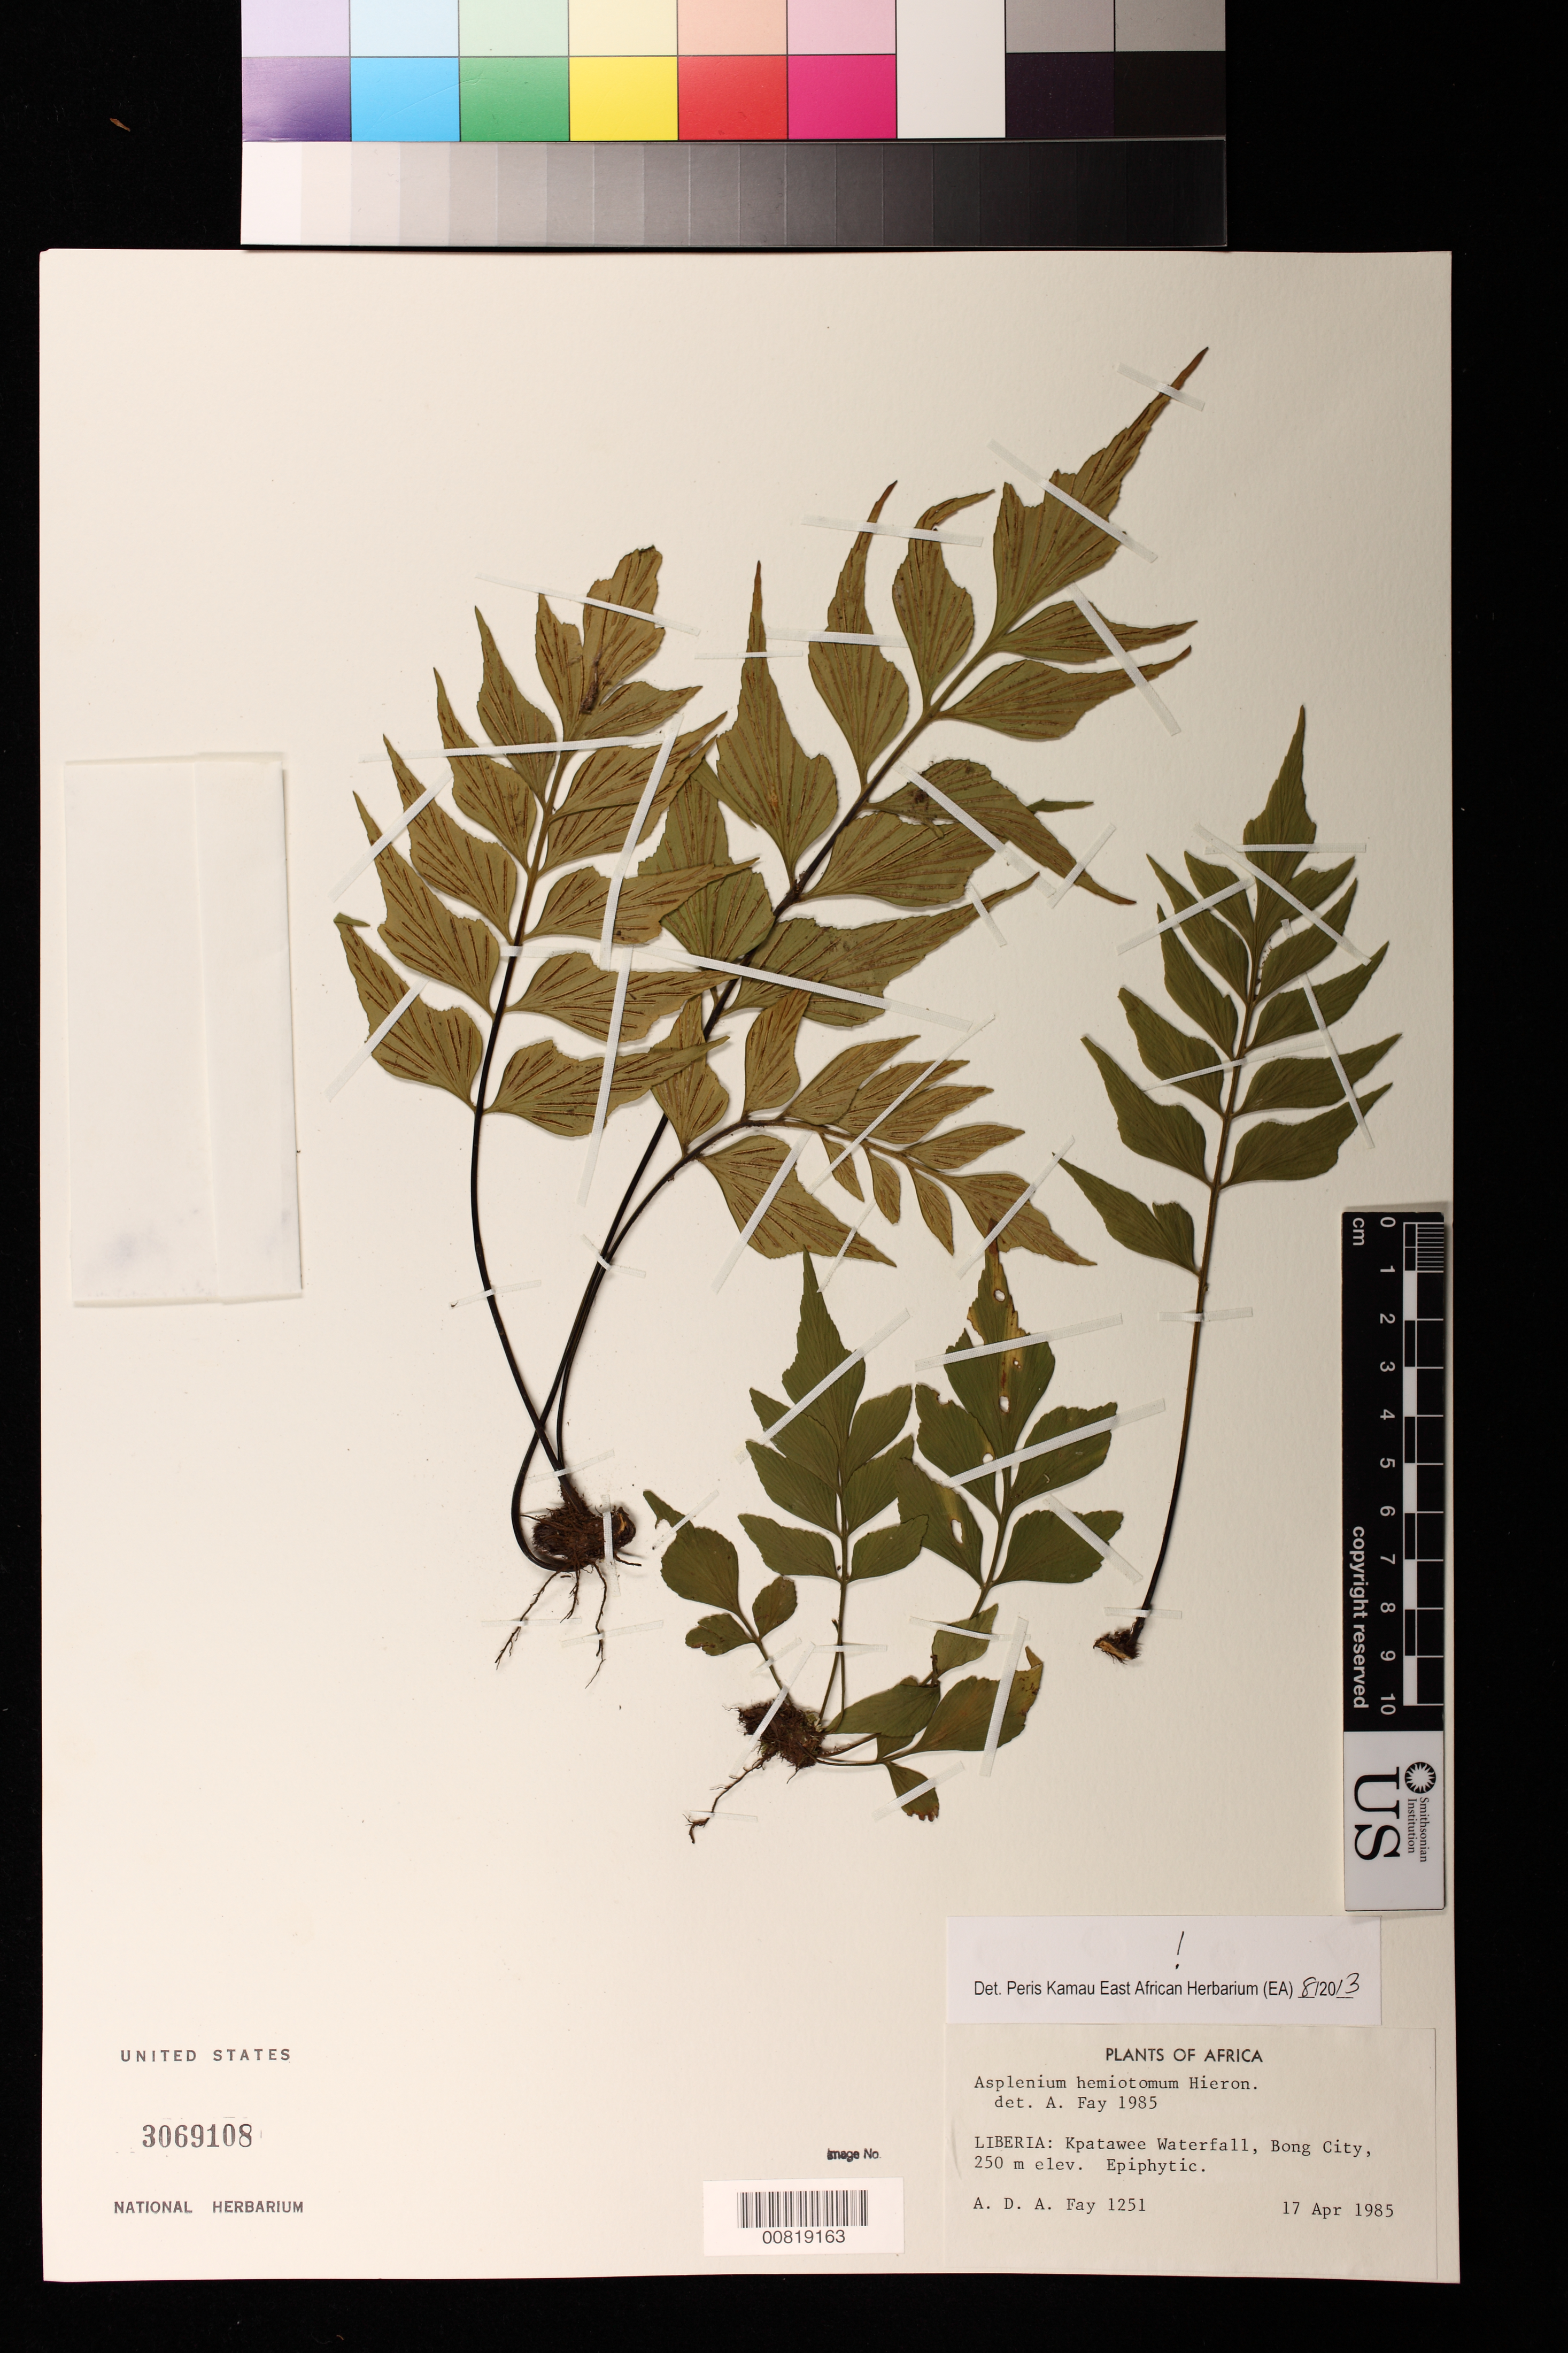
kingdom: Plantae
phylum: Tracheophyta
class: Polypodiopsida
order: Polypodiales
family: Aspleniaceae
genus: Asplenium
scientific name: Asplenium hemitomum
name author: Hieron.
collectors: A. Fay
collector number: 1251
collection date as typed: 17 Apr 1985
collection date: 1985-04-17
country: Liberia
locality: Kpatawee Waterfall, Bong City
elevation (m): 250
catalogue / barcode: US 3069108